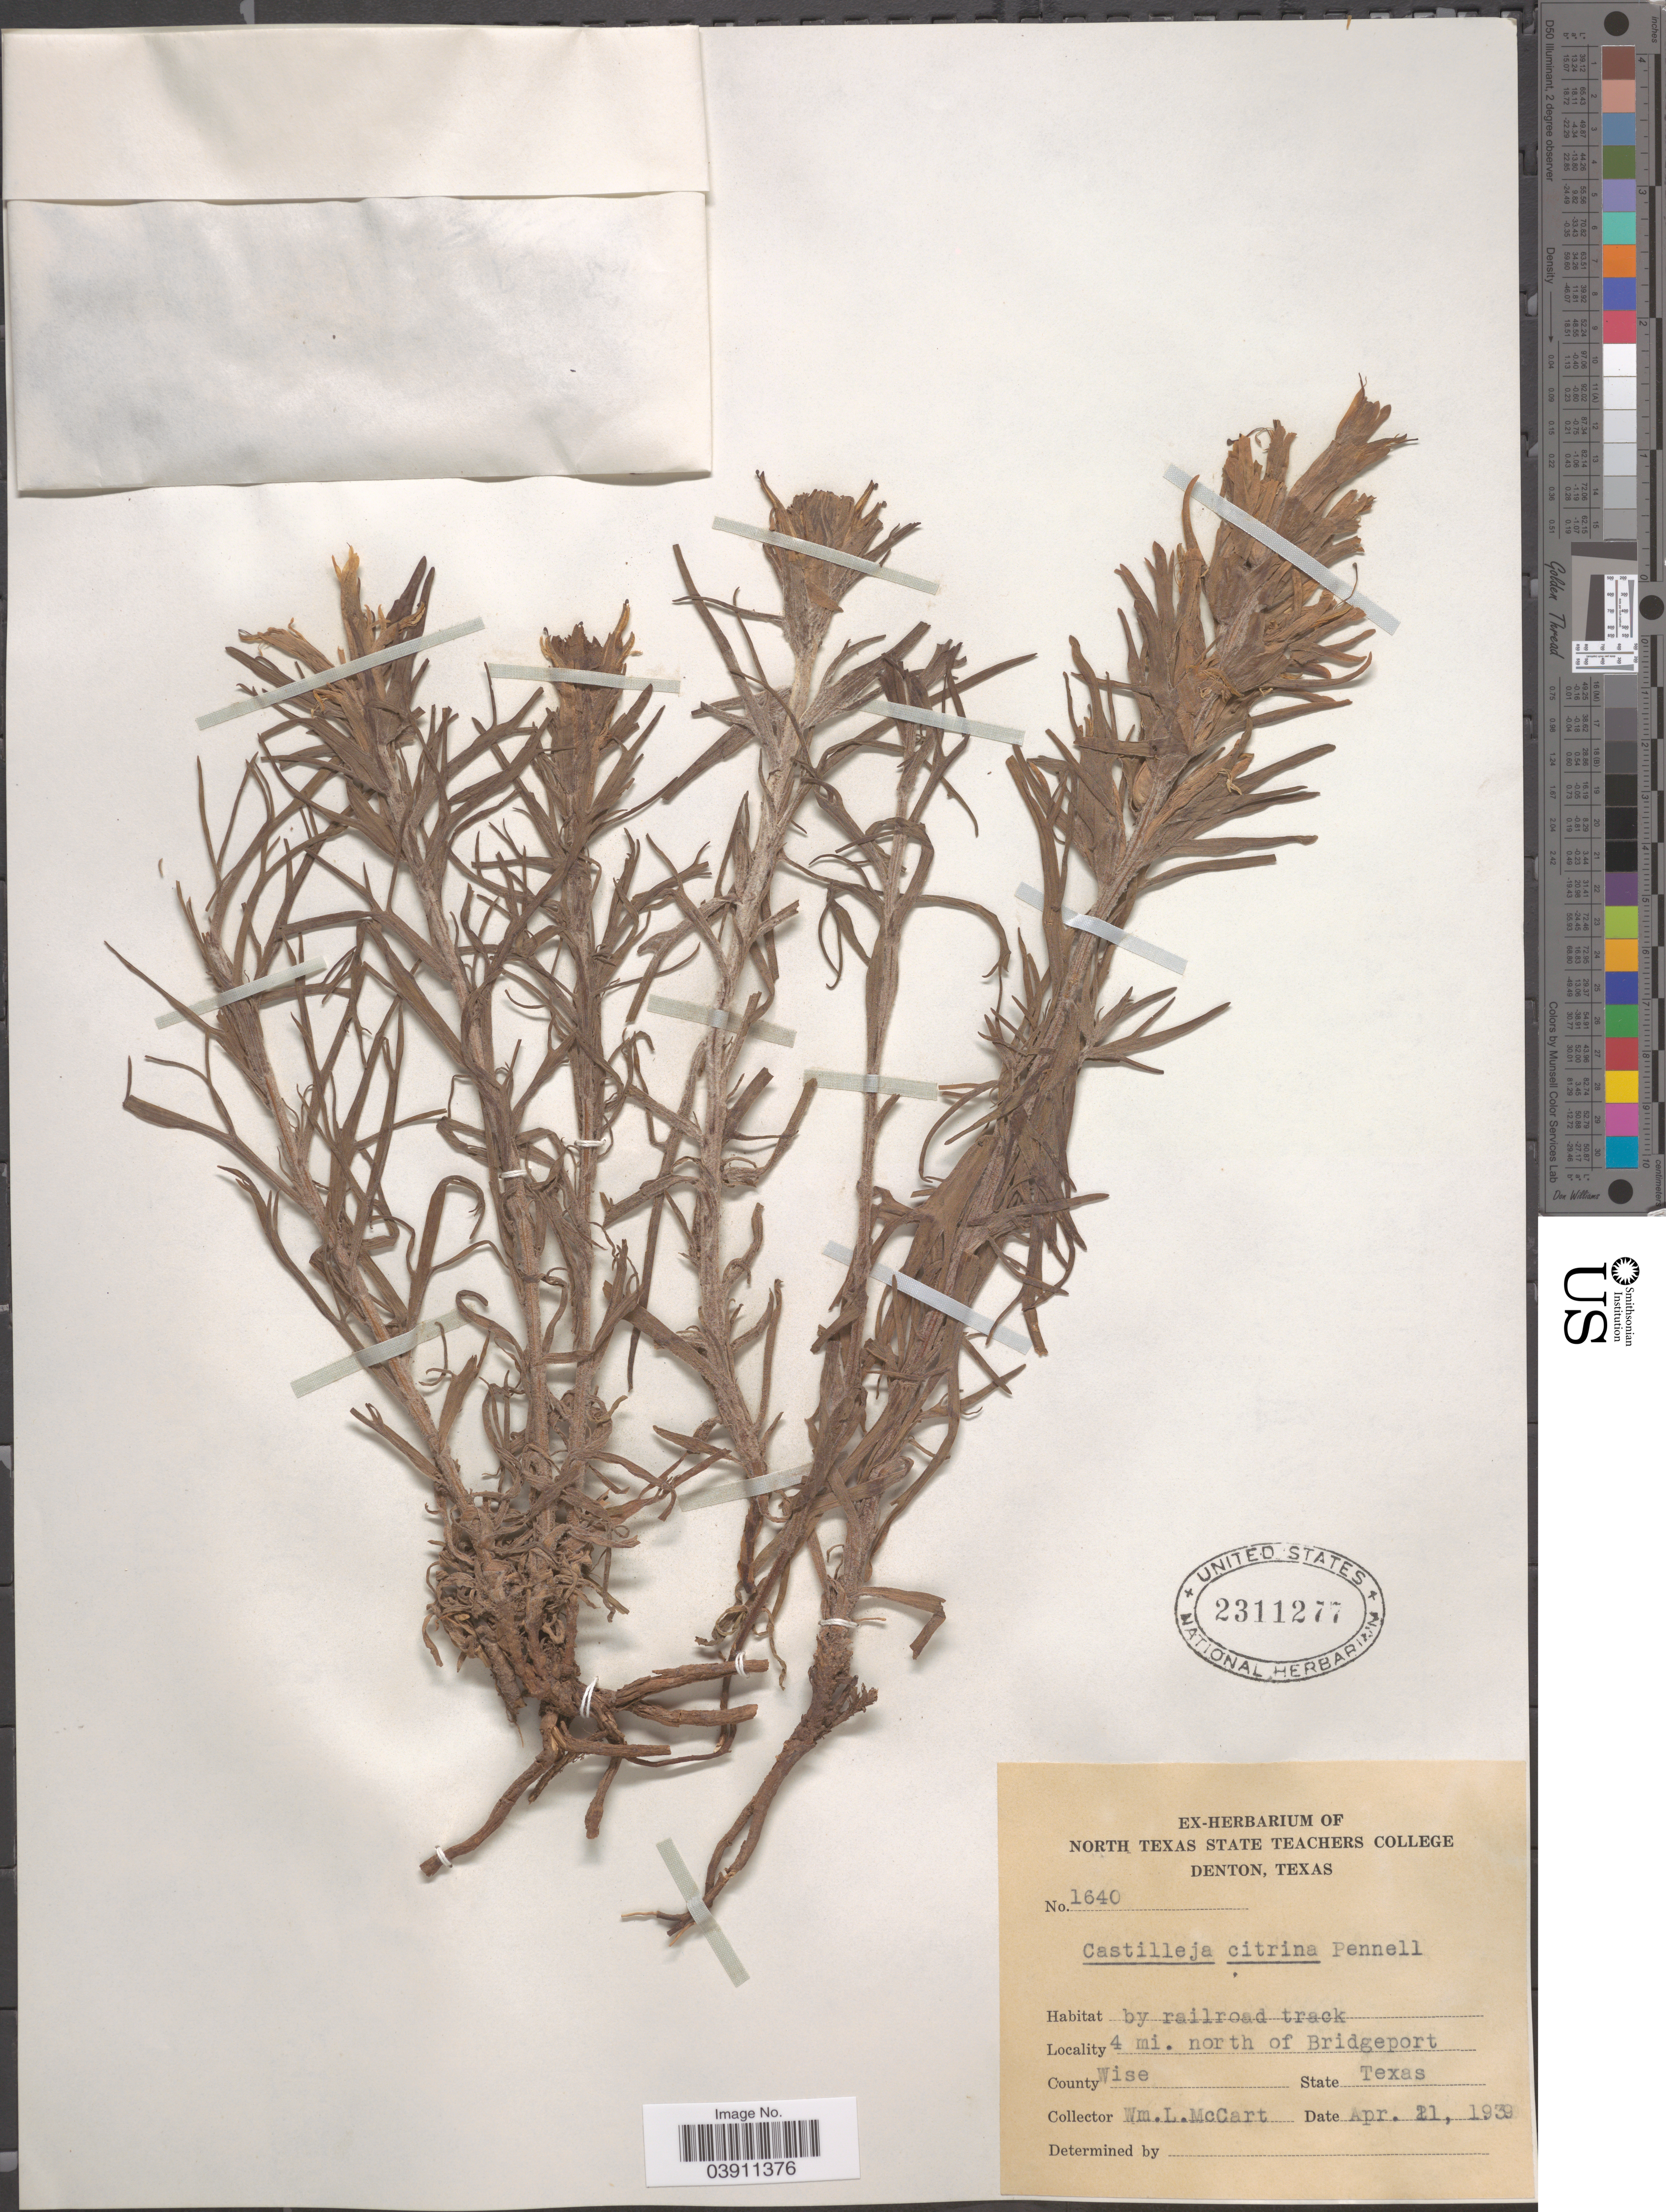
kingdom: Plantae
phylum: Tracheophyta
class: Magnoliopsida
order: Lamiales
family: Orobanchaceae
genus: Castilleja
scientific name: Castilleja citrina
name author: Pennell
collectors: W. McCart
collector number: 1640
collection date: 1939-04-21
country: United States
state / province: Texas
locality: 4 mi. north of Bridgeport. County Wise.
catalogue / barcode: US 2311277